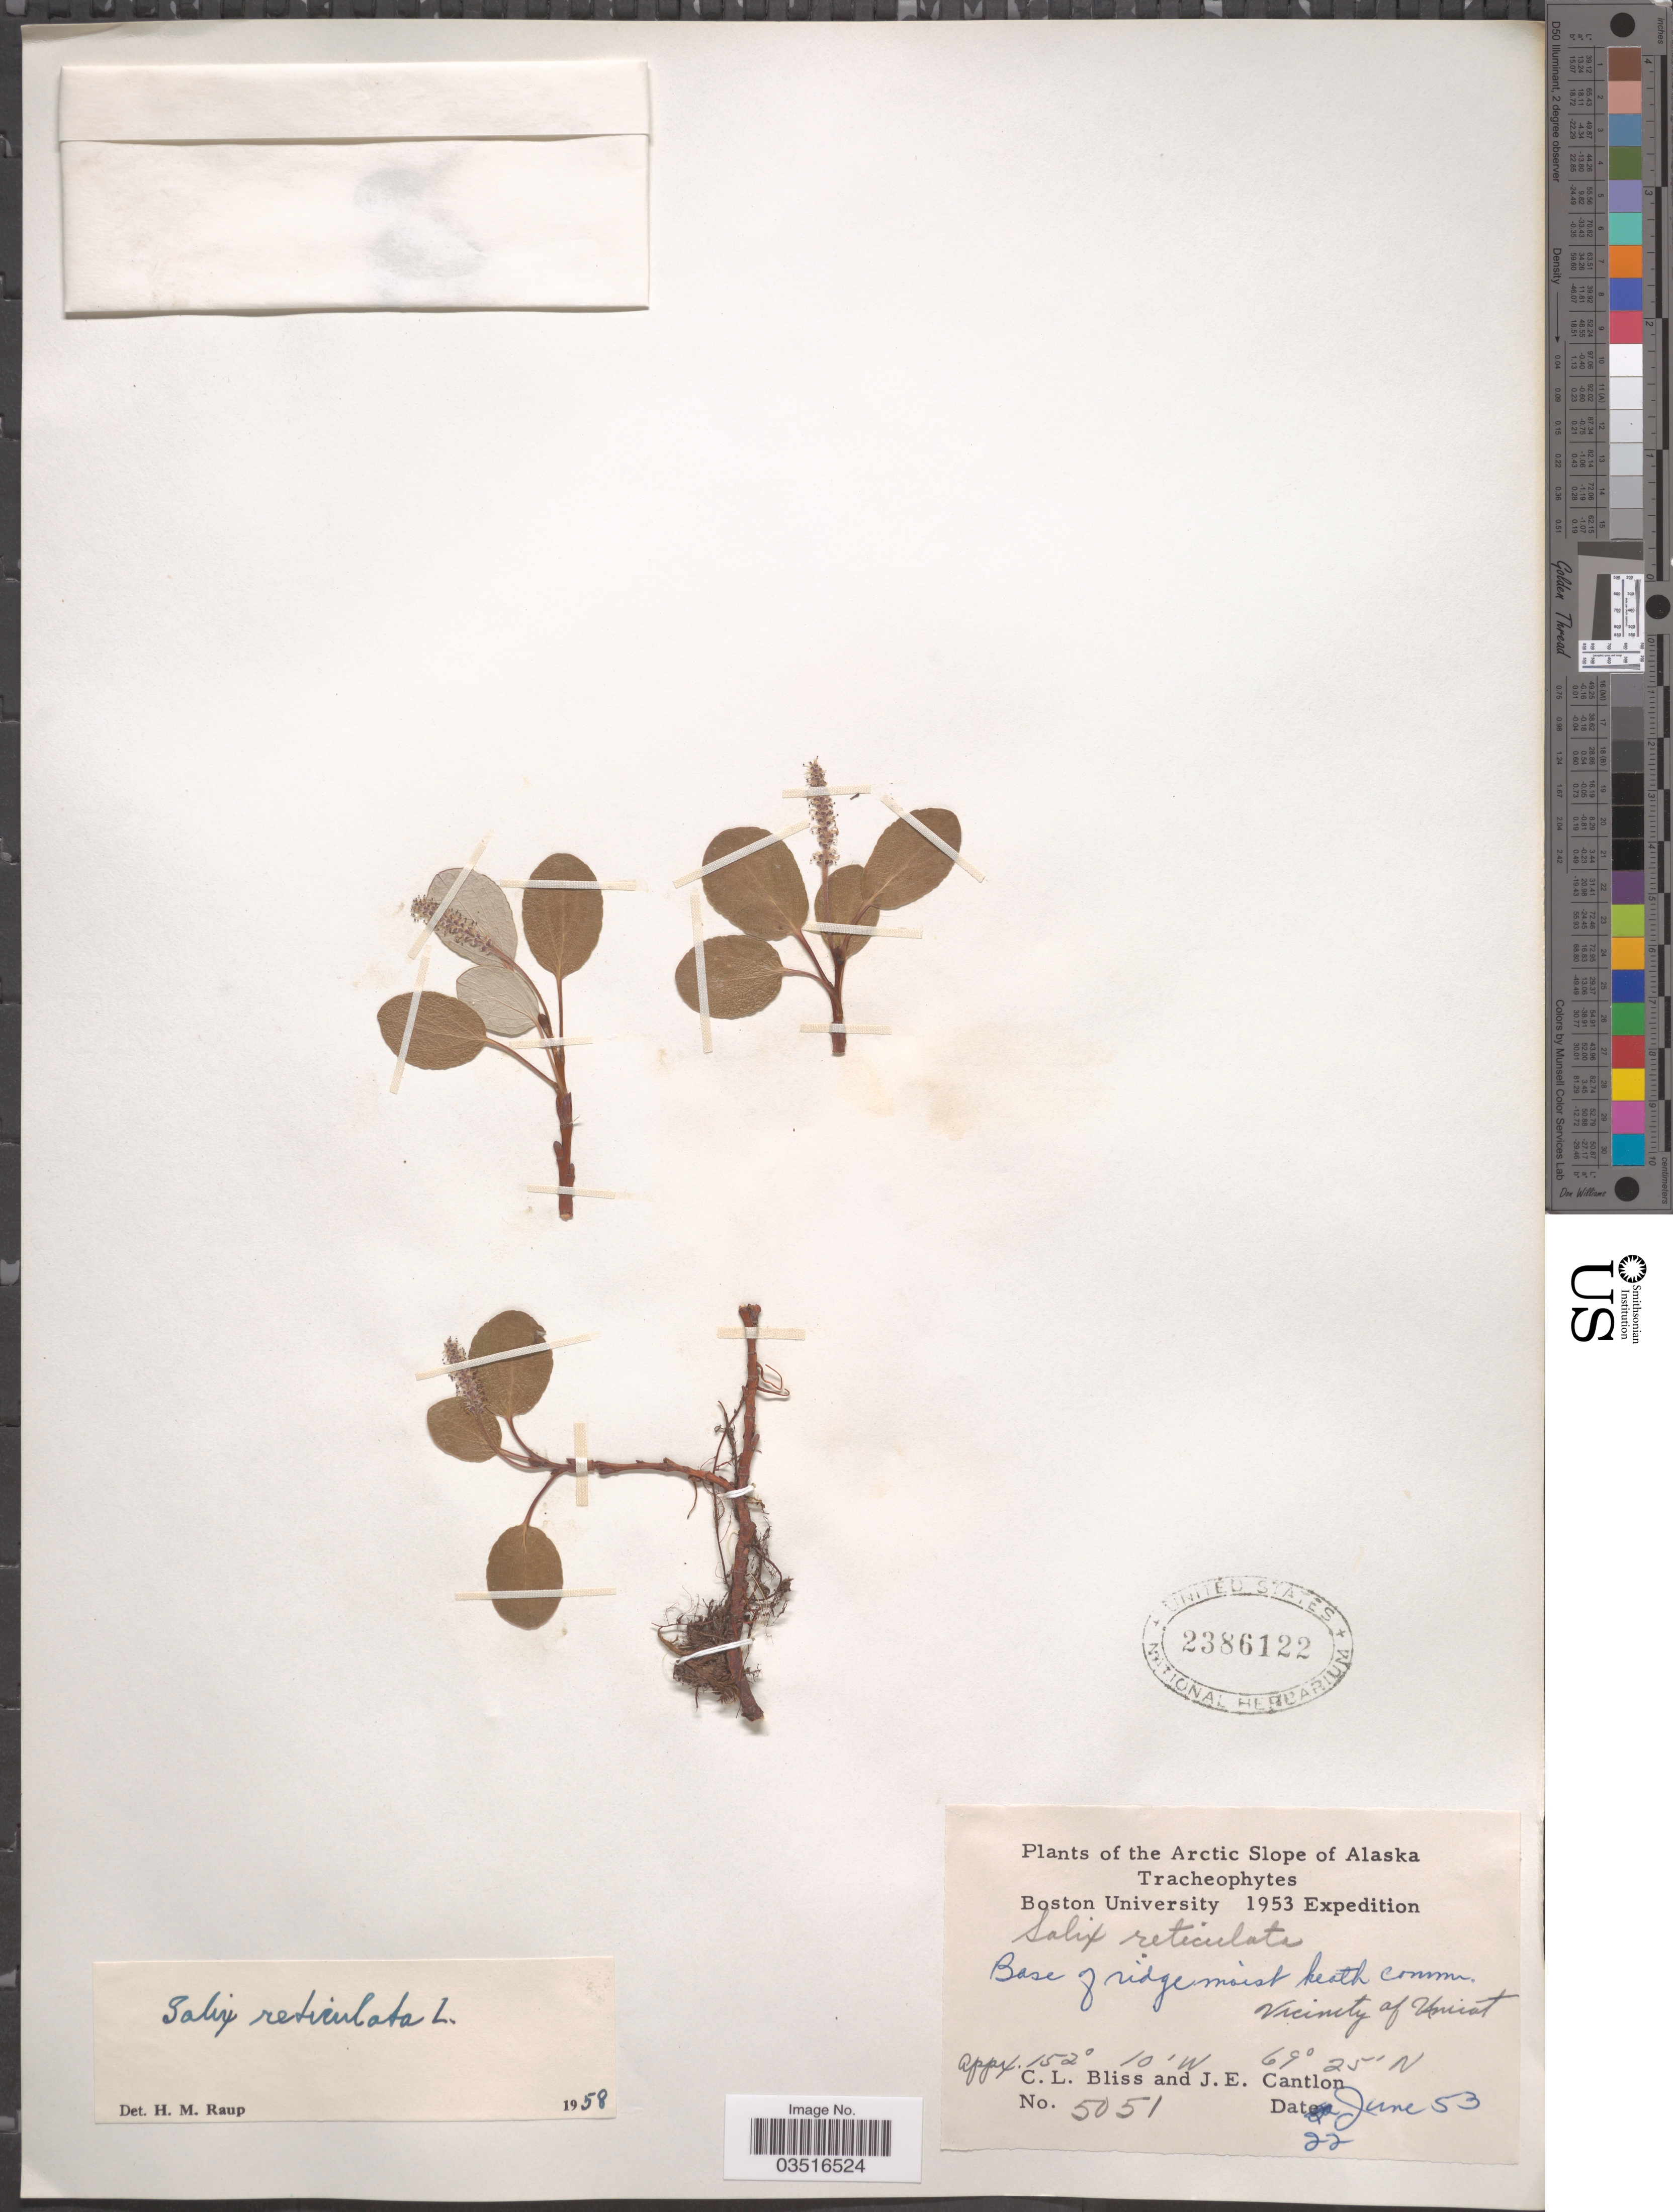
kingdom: Plantae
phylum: Tracheophyta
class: Magnoliopsida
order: Malpighiales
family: Salicaceae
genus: Salix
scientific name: Salix reticulata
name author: L.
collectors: C. Bliss & J. Cantlon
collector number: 5051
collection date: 1953-06-22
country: United States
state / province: Alaska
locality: Arctic Slope of Alaska. Base of ridge. Vicinity of Umiat.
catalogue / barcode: US 2386122